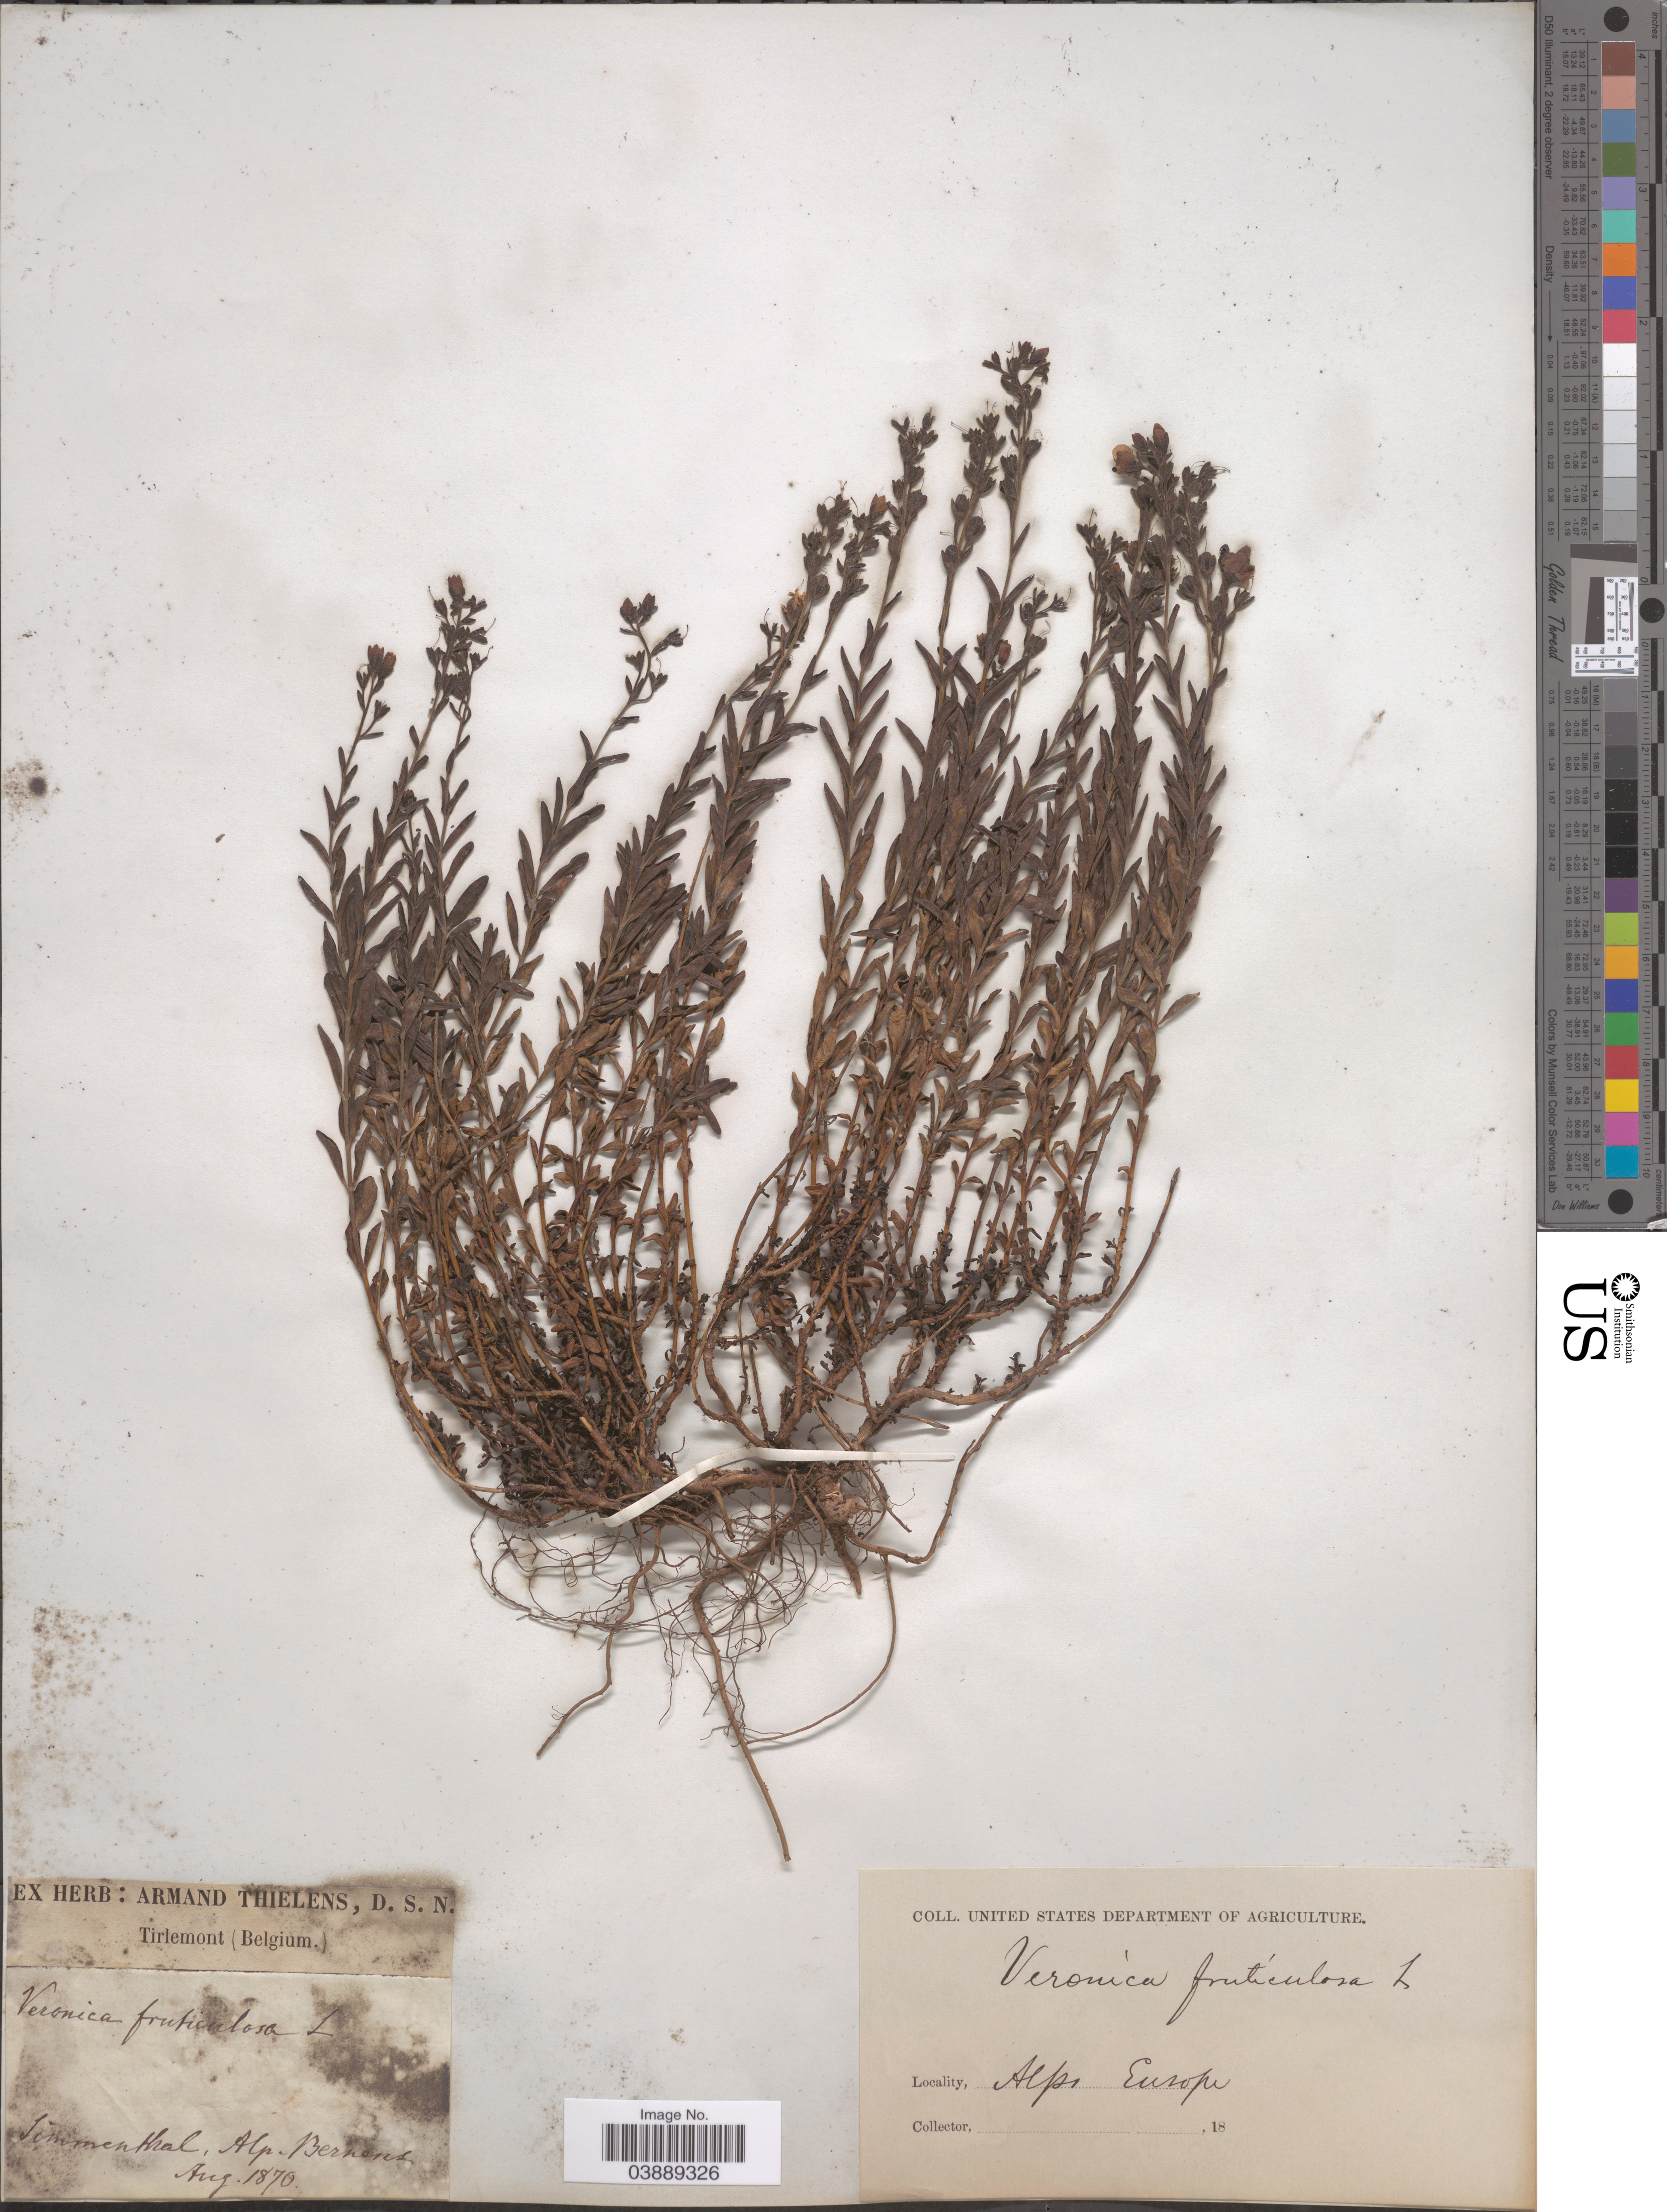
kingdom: Plantae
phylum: Tracheophyta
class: Magnoliopsida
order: Lamiales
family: Plantaginaceae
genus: Veronica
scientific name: Veronica fruticulosa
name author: L.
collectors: ex herb. Armand Thielens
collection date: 1870-08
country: Belgium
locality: Simmenthal, Alp. Bernens. Alps. Europe.